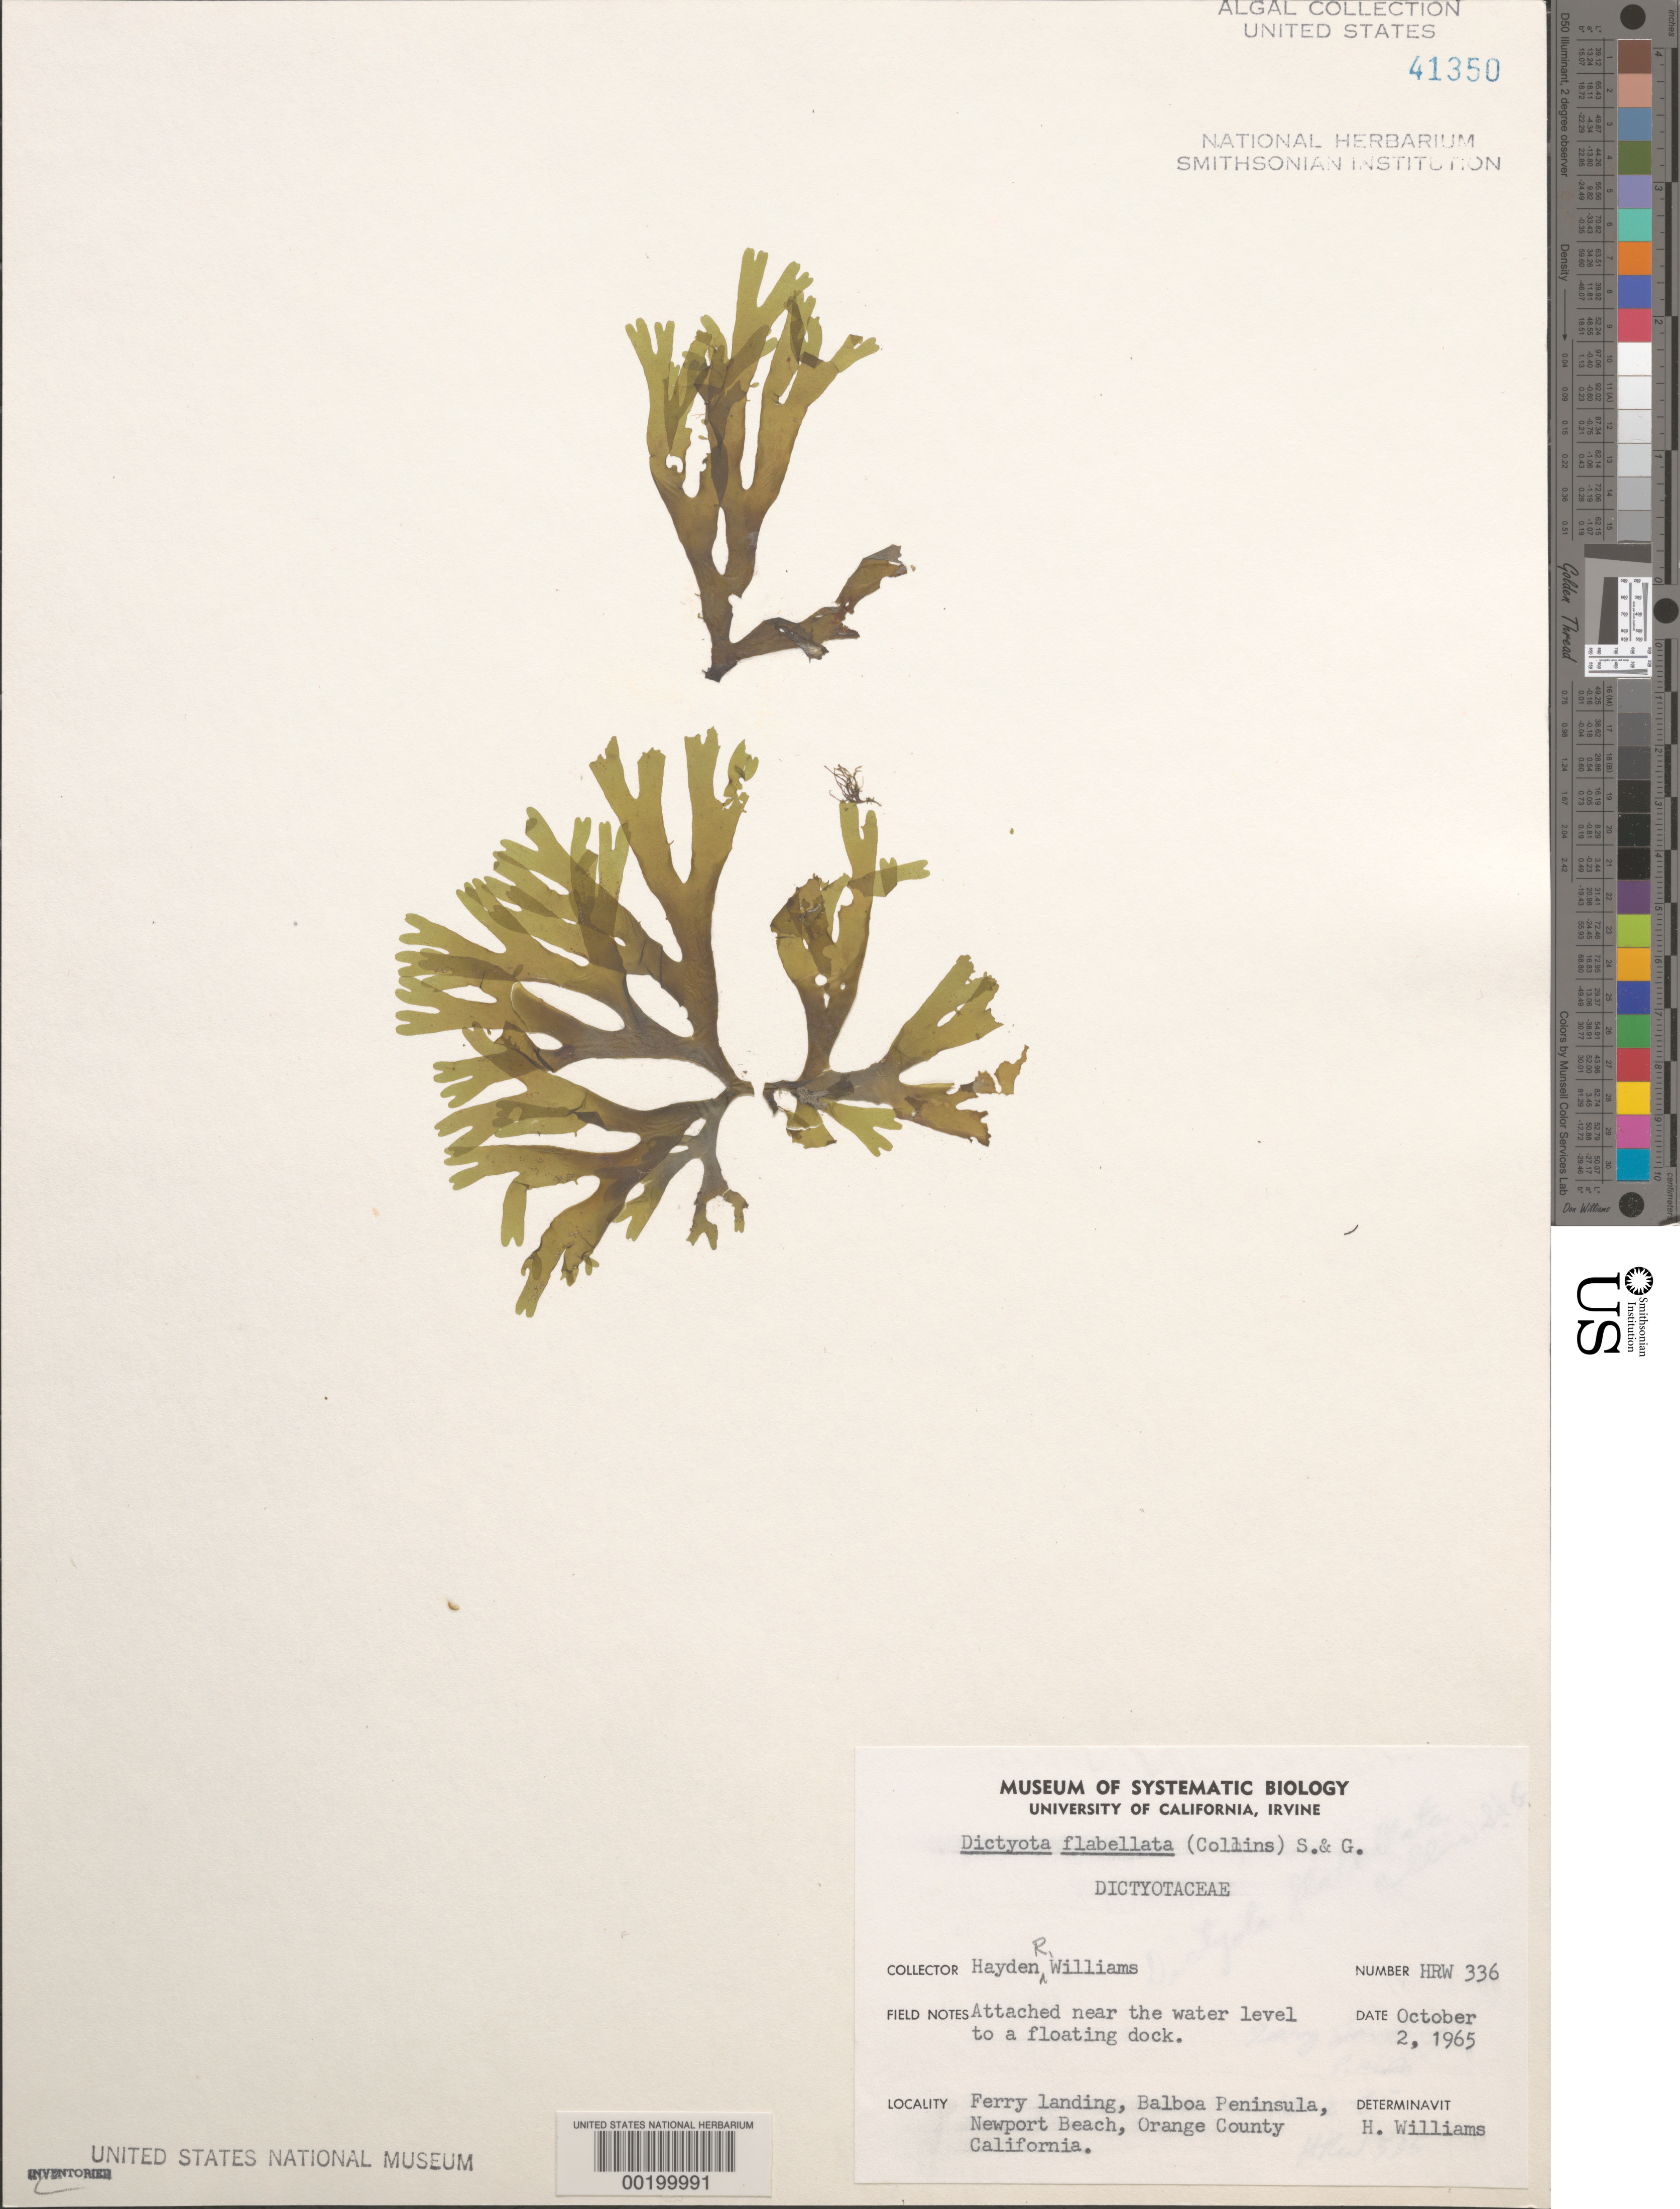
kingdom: Chromista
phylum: Ochrophyta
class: Phaeophyceae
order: Dictyotales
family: Dictyotaceae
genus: Dictyota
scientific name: Dictyota flabellata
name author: (Collins) Setch. & N.L. Gardner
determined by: Williams, H. R.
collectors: H. R. Williams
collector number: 336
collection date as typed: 02 Oct 1965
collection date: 1965-10-02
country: United States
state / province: California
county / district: Orange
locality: Newport Beach, Balboa Peninsula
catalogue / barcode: US 41350